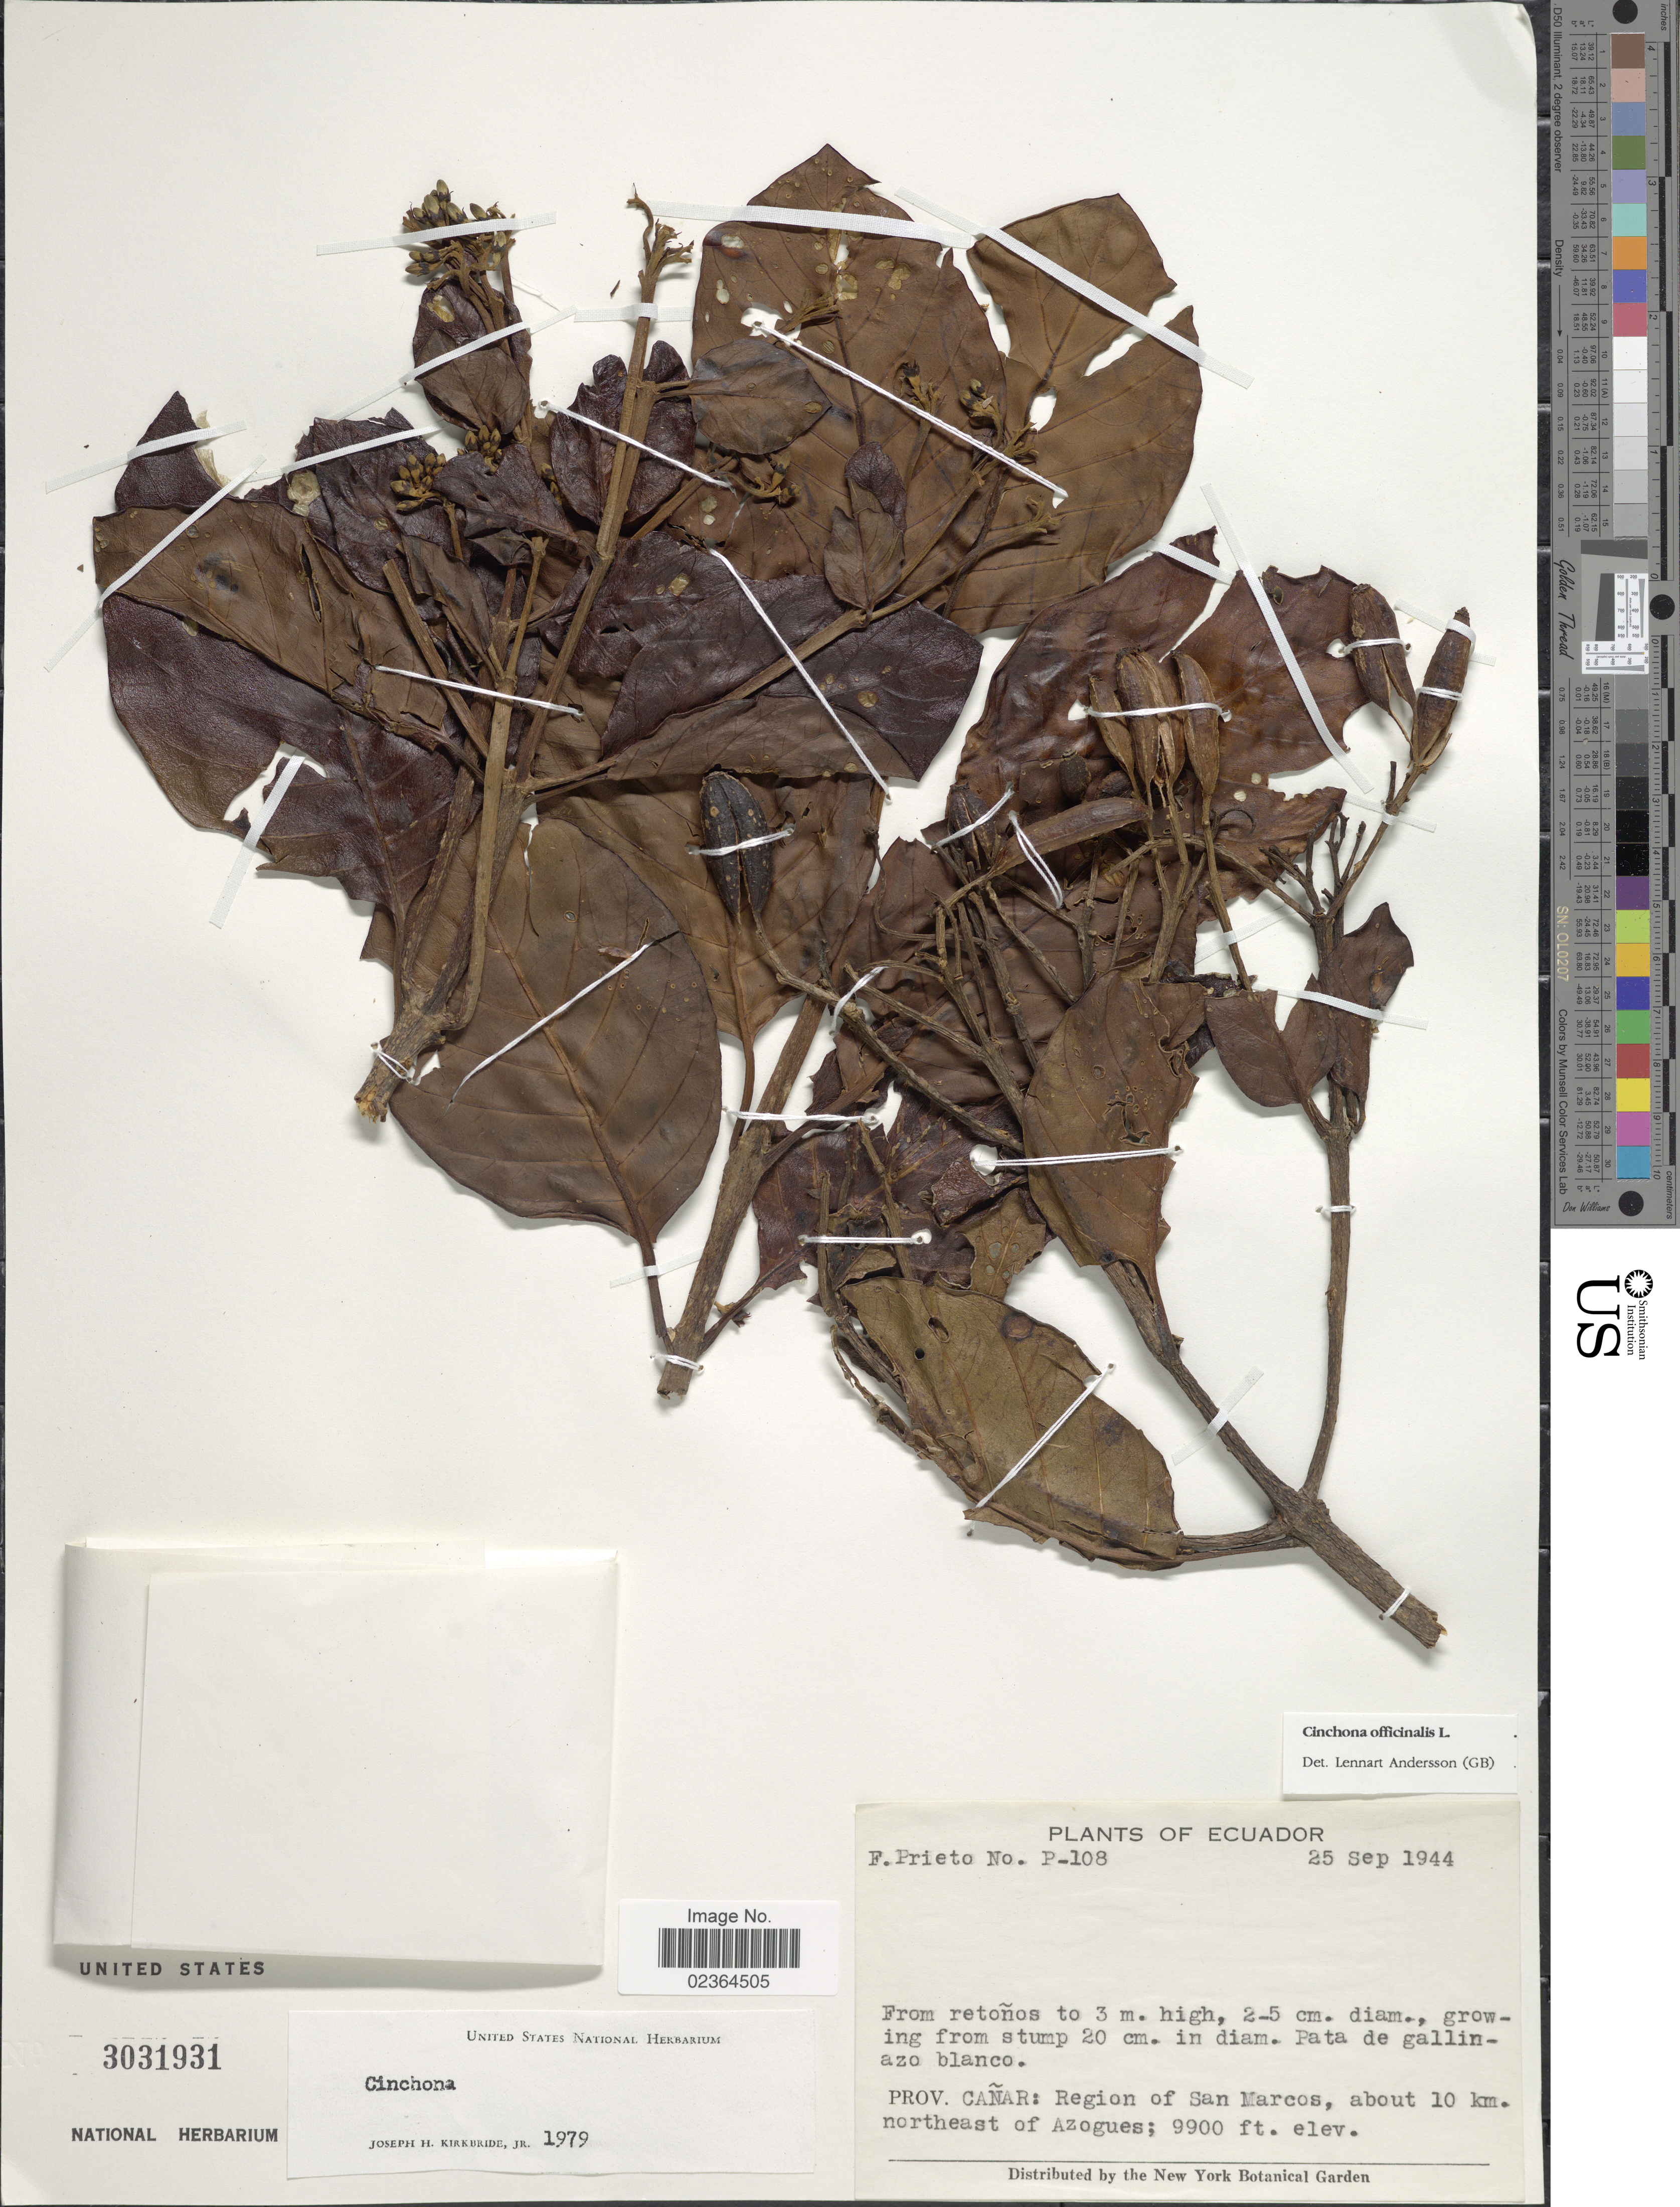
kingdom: Plantae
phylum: Tracheophyta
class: Magnoliopsida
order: Gentianales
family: Rubiaceae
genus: Cinchona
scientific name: Cinchona officinalis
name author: L.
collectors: F. Prieto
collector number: P-108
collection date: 1944-09-25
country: Ecuador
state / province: Cañar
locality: Prov. Canar: Region of San Marcos, about 10 km. northeast of Azogues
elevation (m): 3018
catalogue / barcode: US 3031931